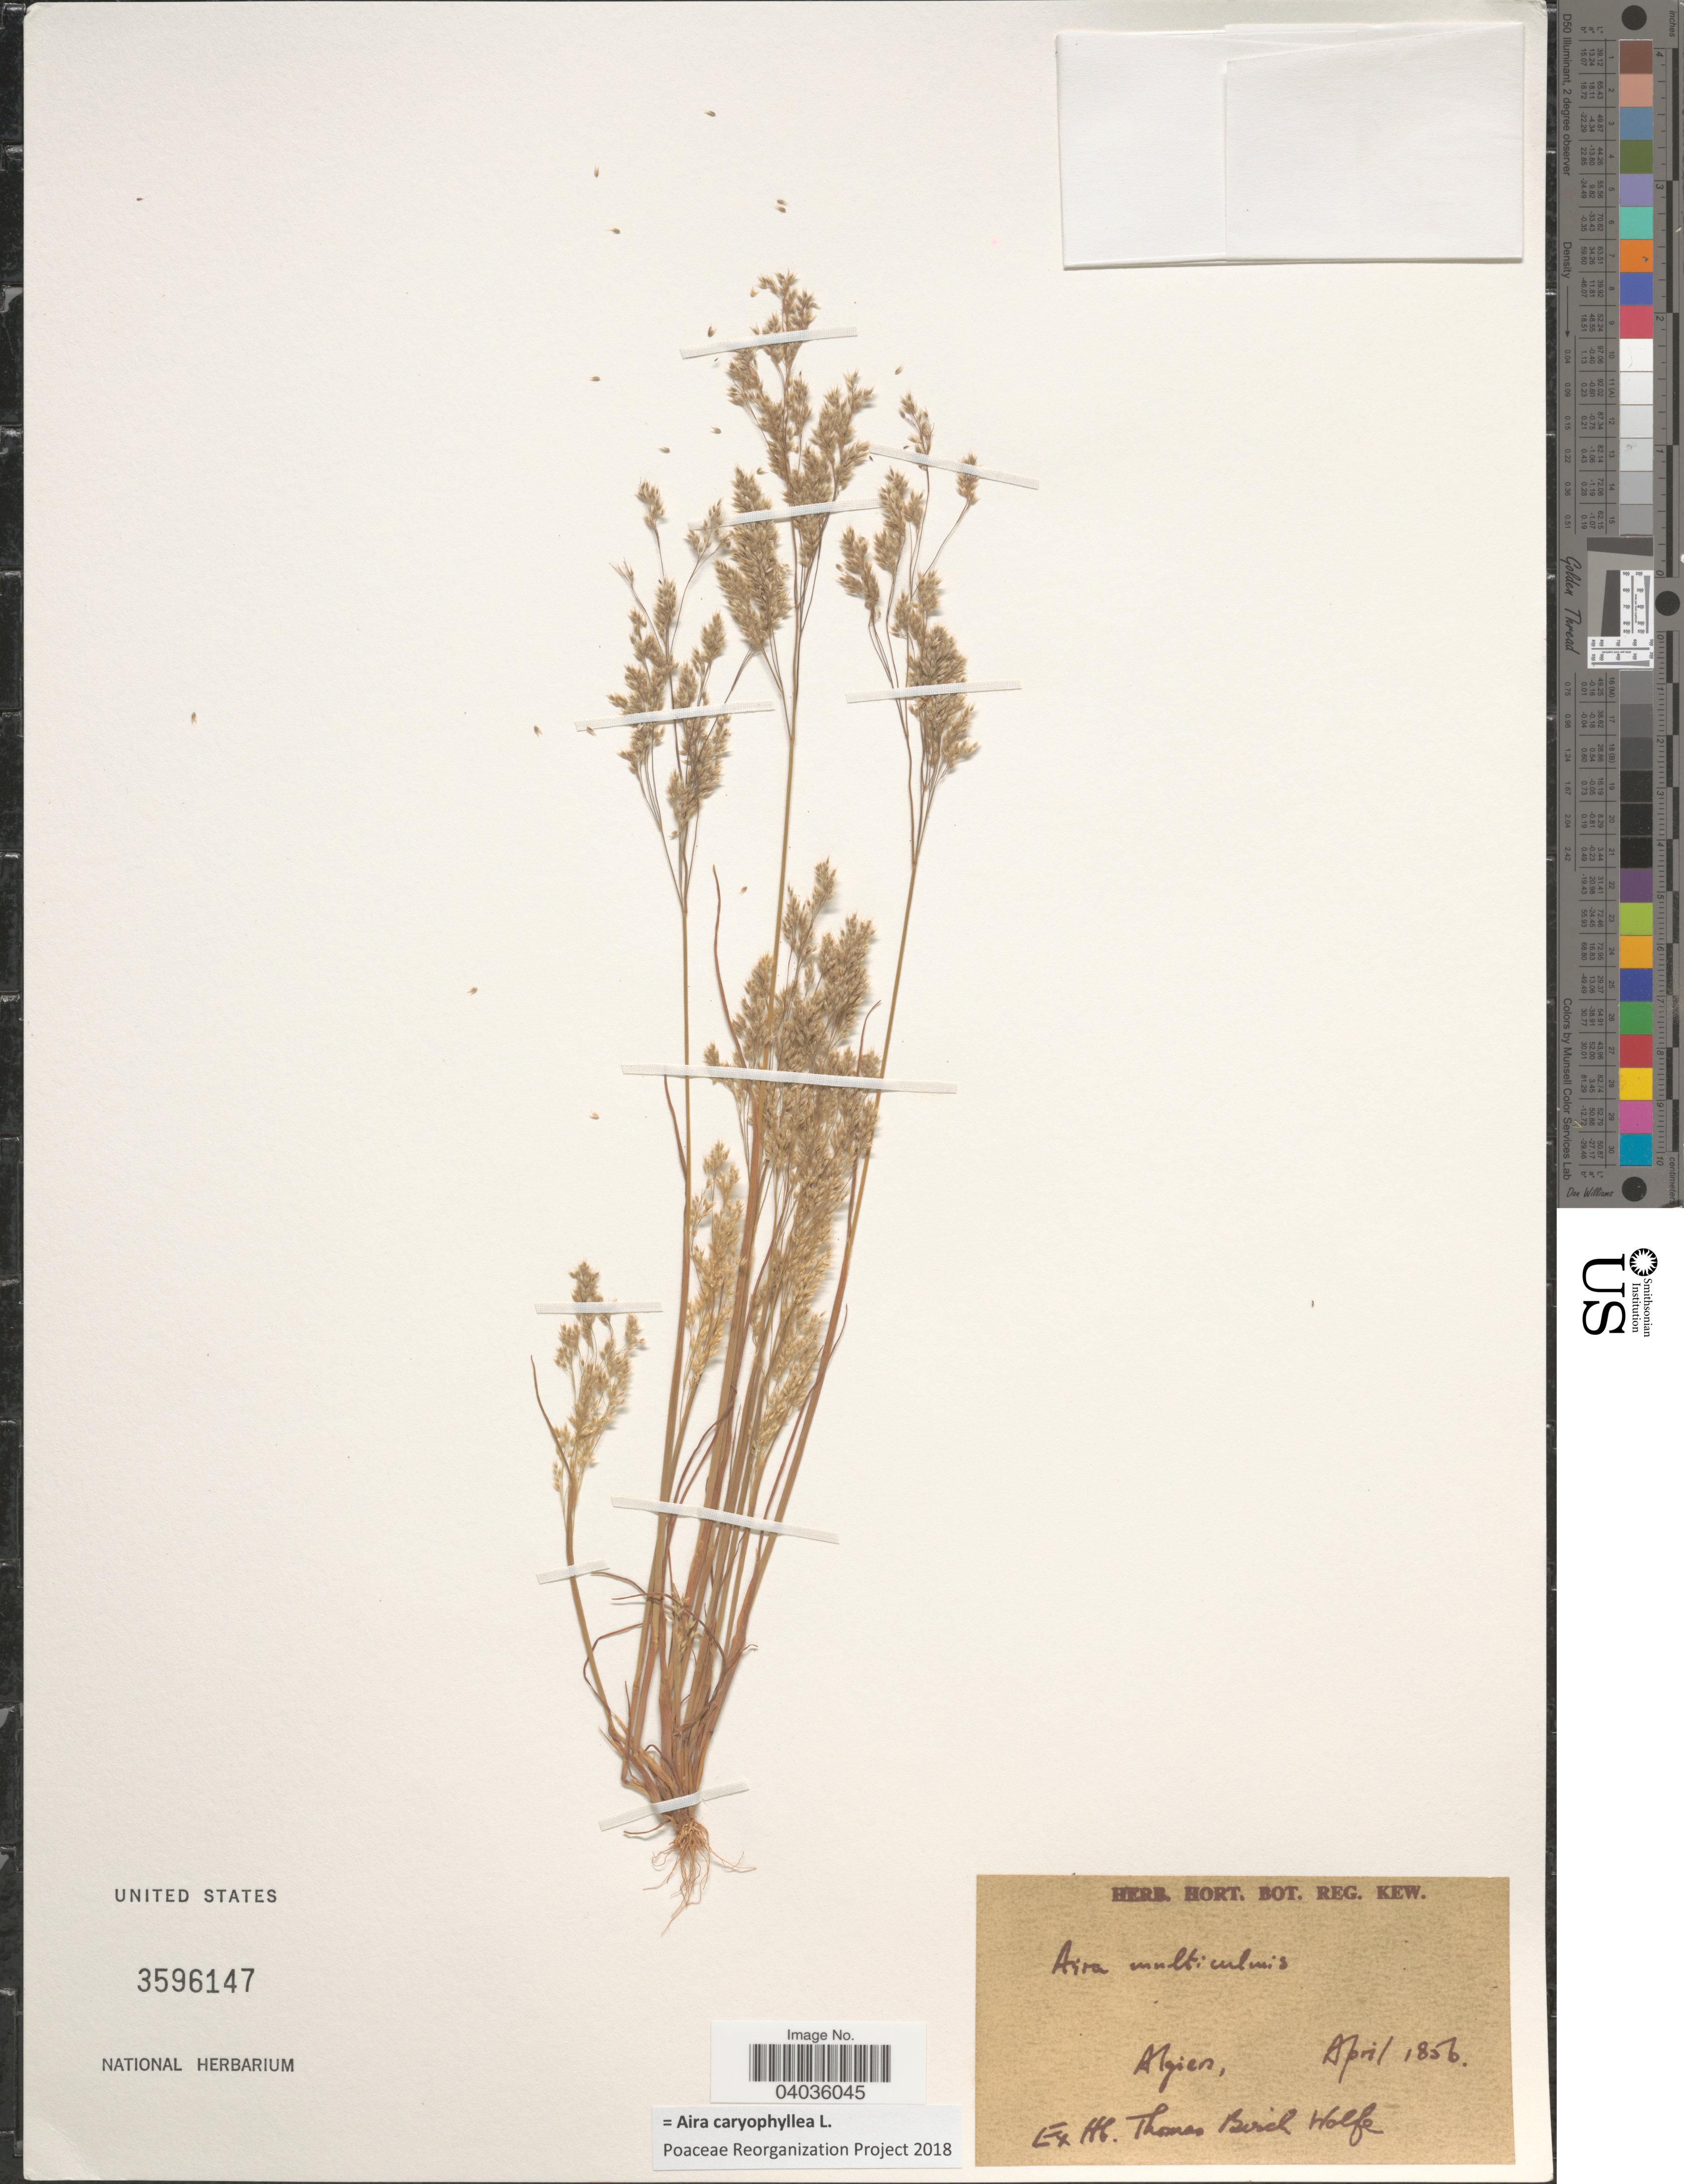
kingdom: Plantae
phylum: Tracheophyta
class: Liliopsida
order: Poales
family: Poaceae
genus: Aira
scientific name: Aira caryophyllea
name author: L.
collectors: Ex herb. Thomas Birch Wolfe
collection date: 1856-04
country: Algeria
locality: Algiers.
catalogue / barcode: US 3596147